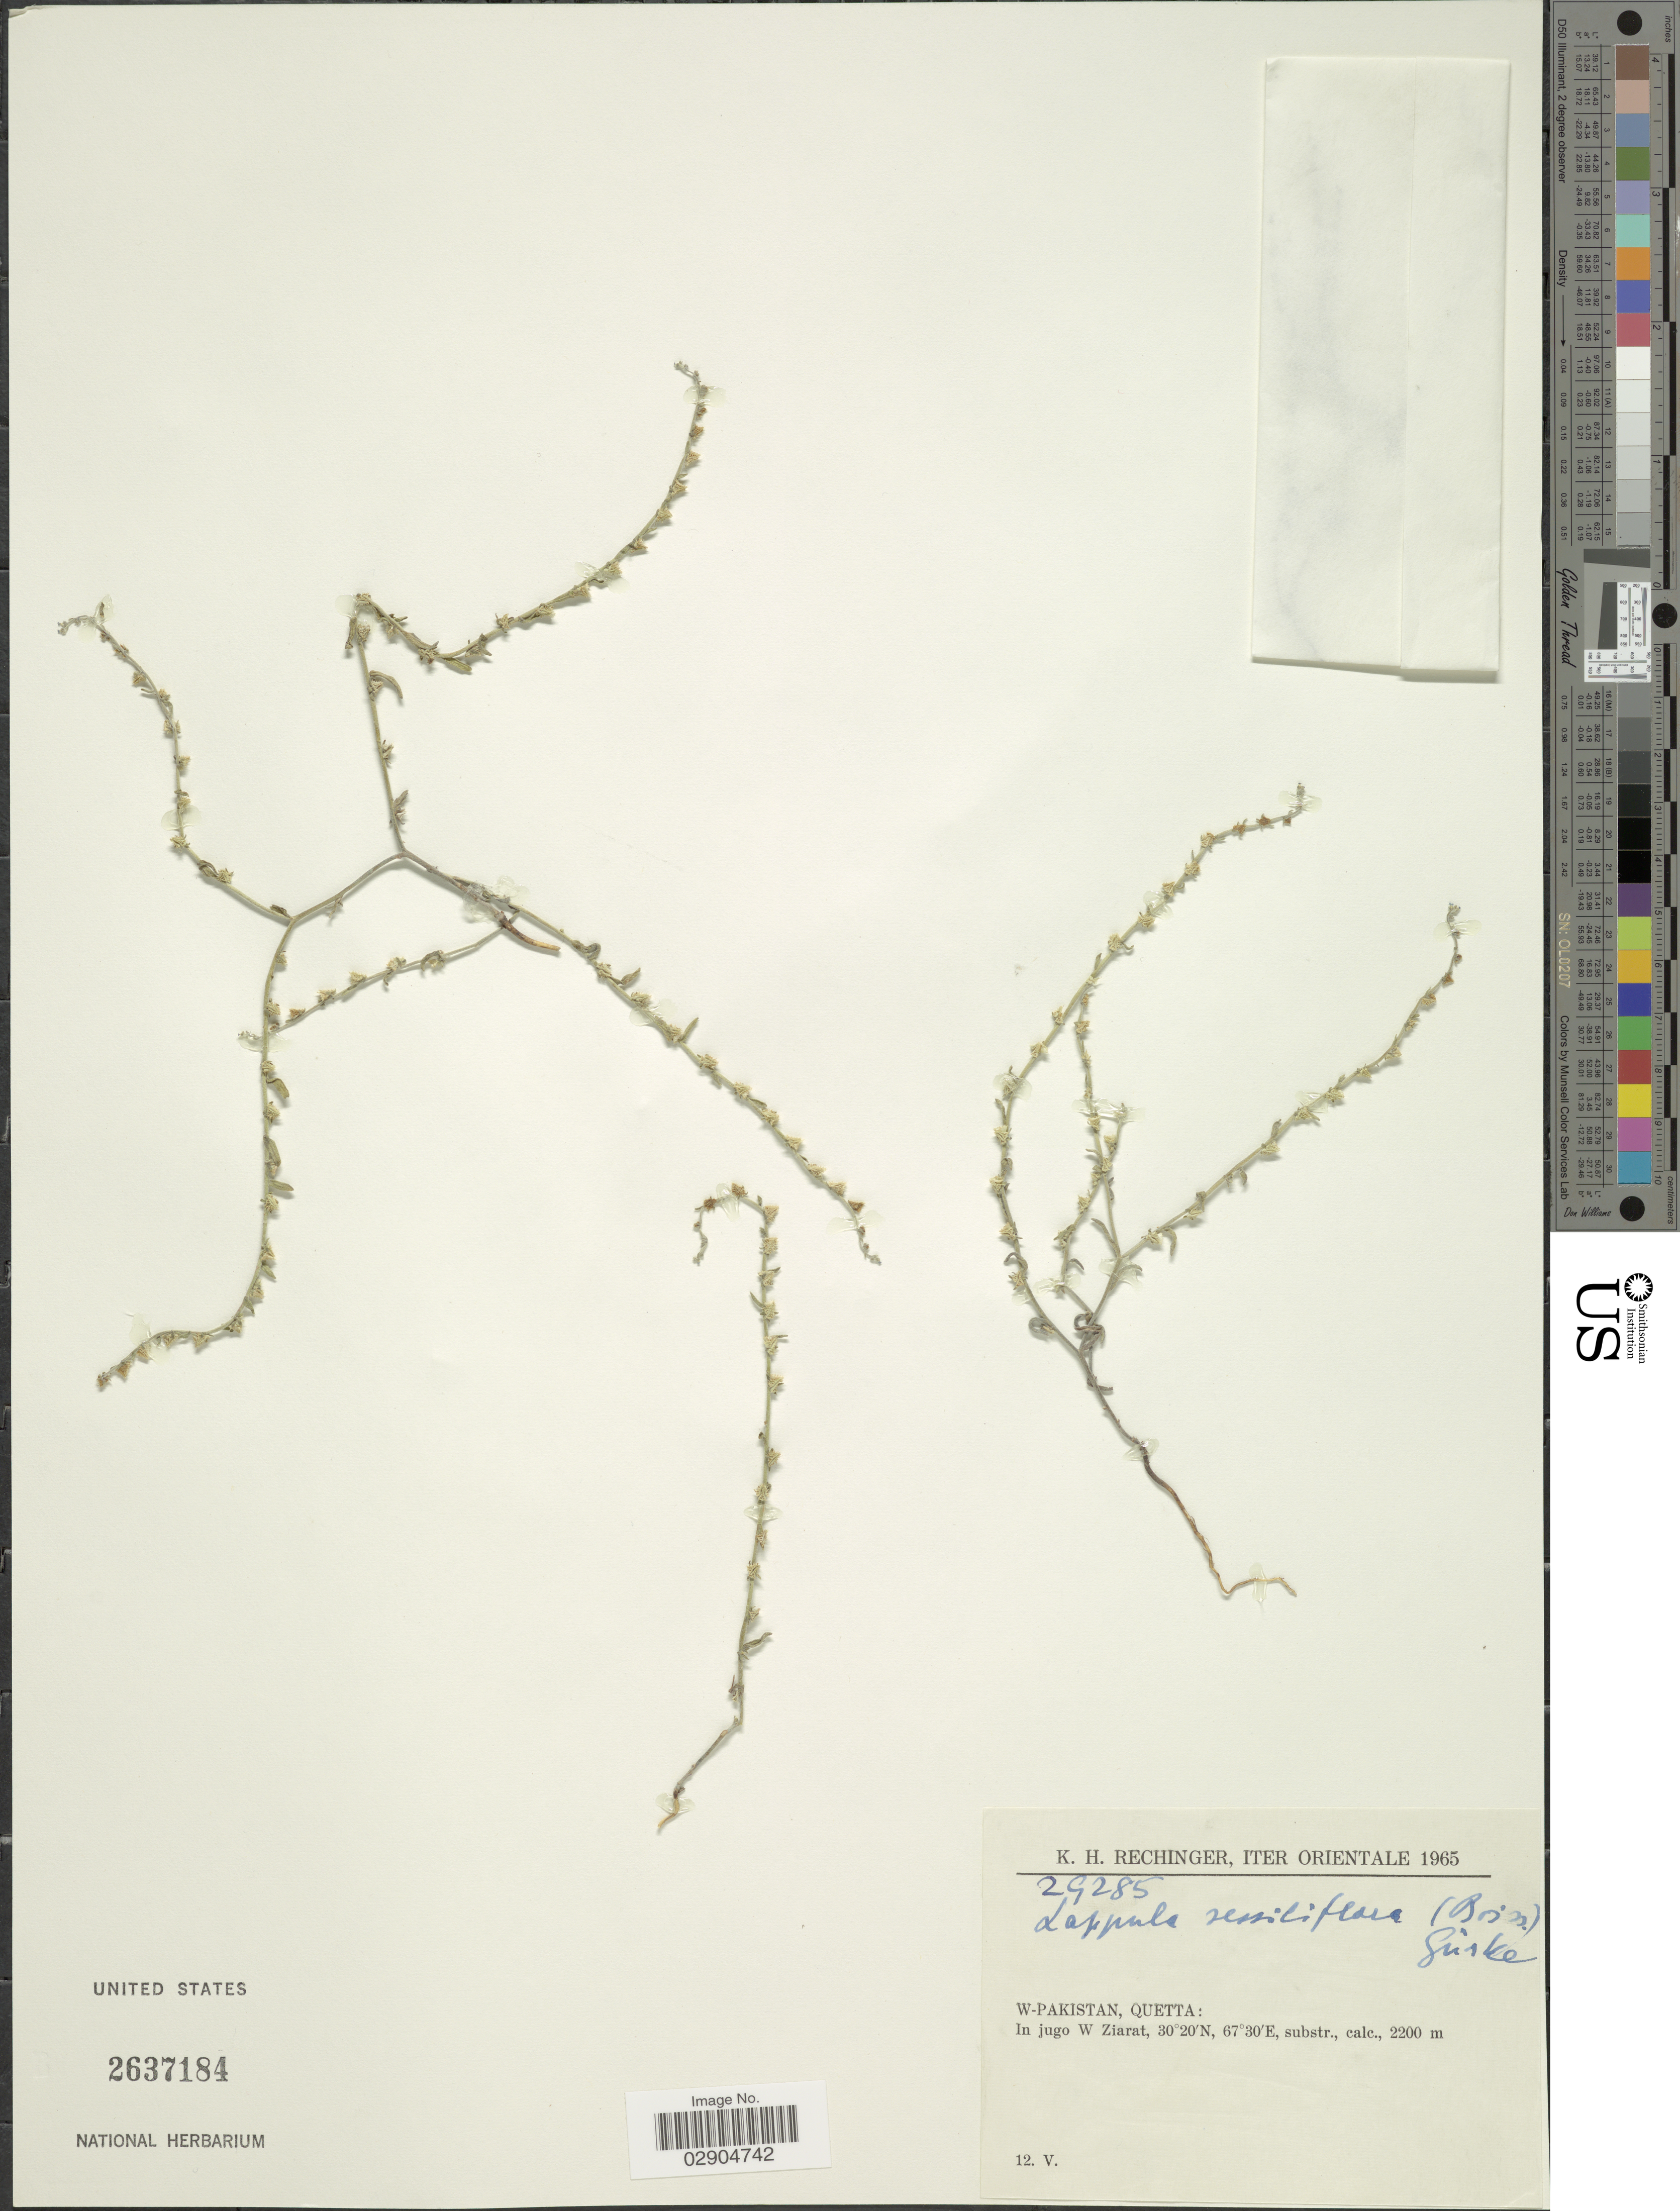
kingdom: Plantae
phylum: Tracheophyta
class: Magnoliopsida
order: Boraginales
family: Boraginaceae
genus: Lappula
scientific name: Lappula sessiliflora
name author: Gürke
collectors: K. H. Rechinger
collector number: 29285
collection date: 1965-05-12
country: Pakistan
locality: W-Pakistan, Quetta: In jugo W Ziarat.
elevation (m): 2200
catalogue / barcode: US 2637184